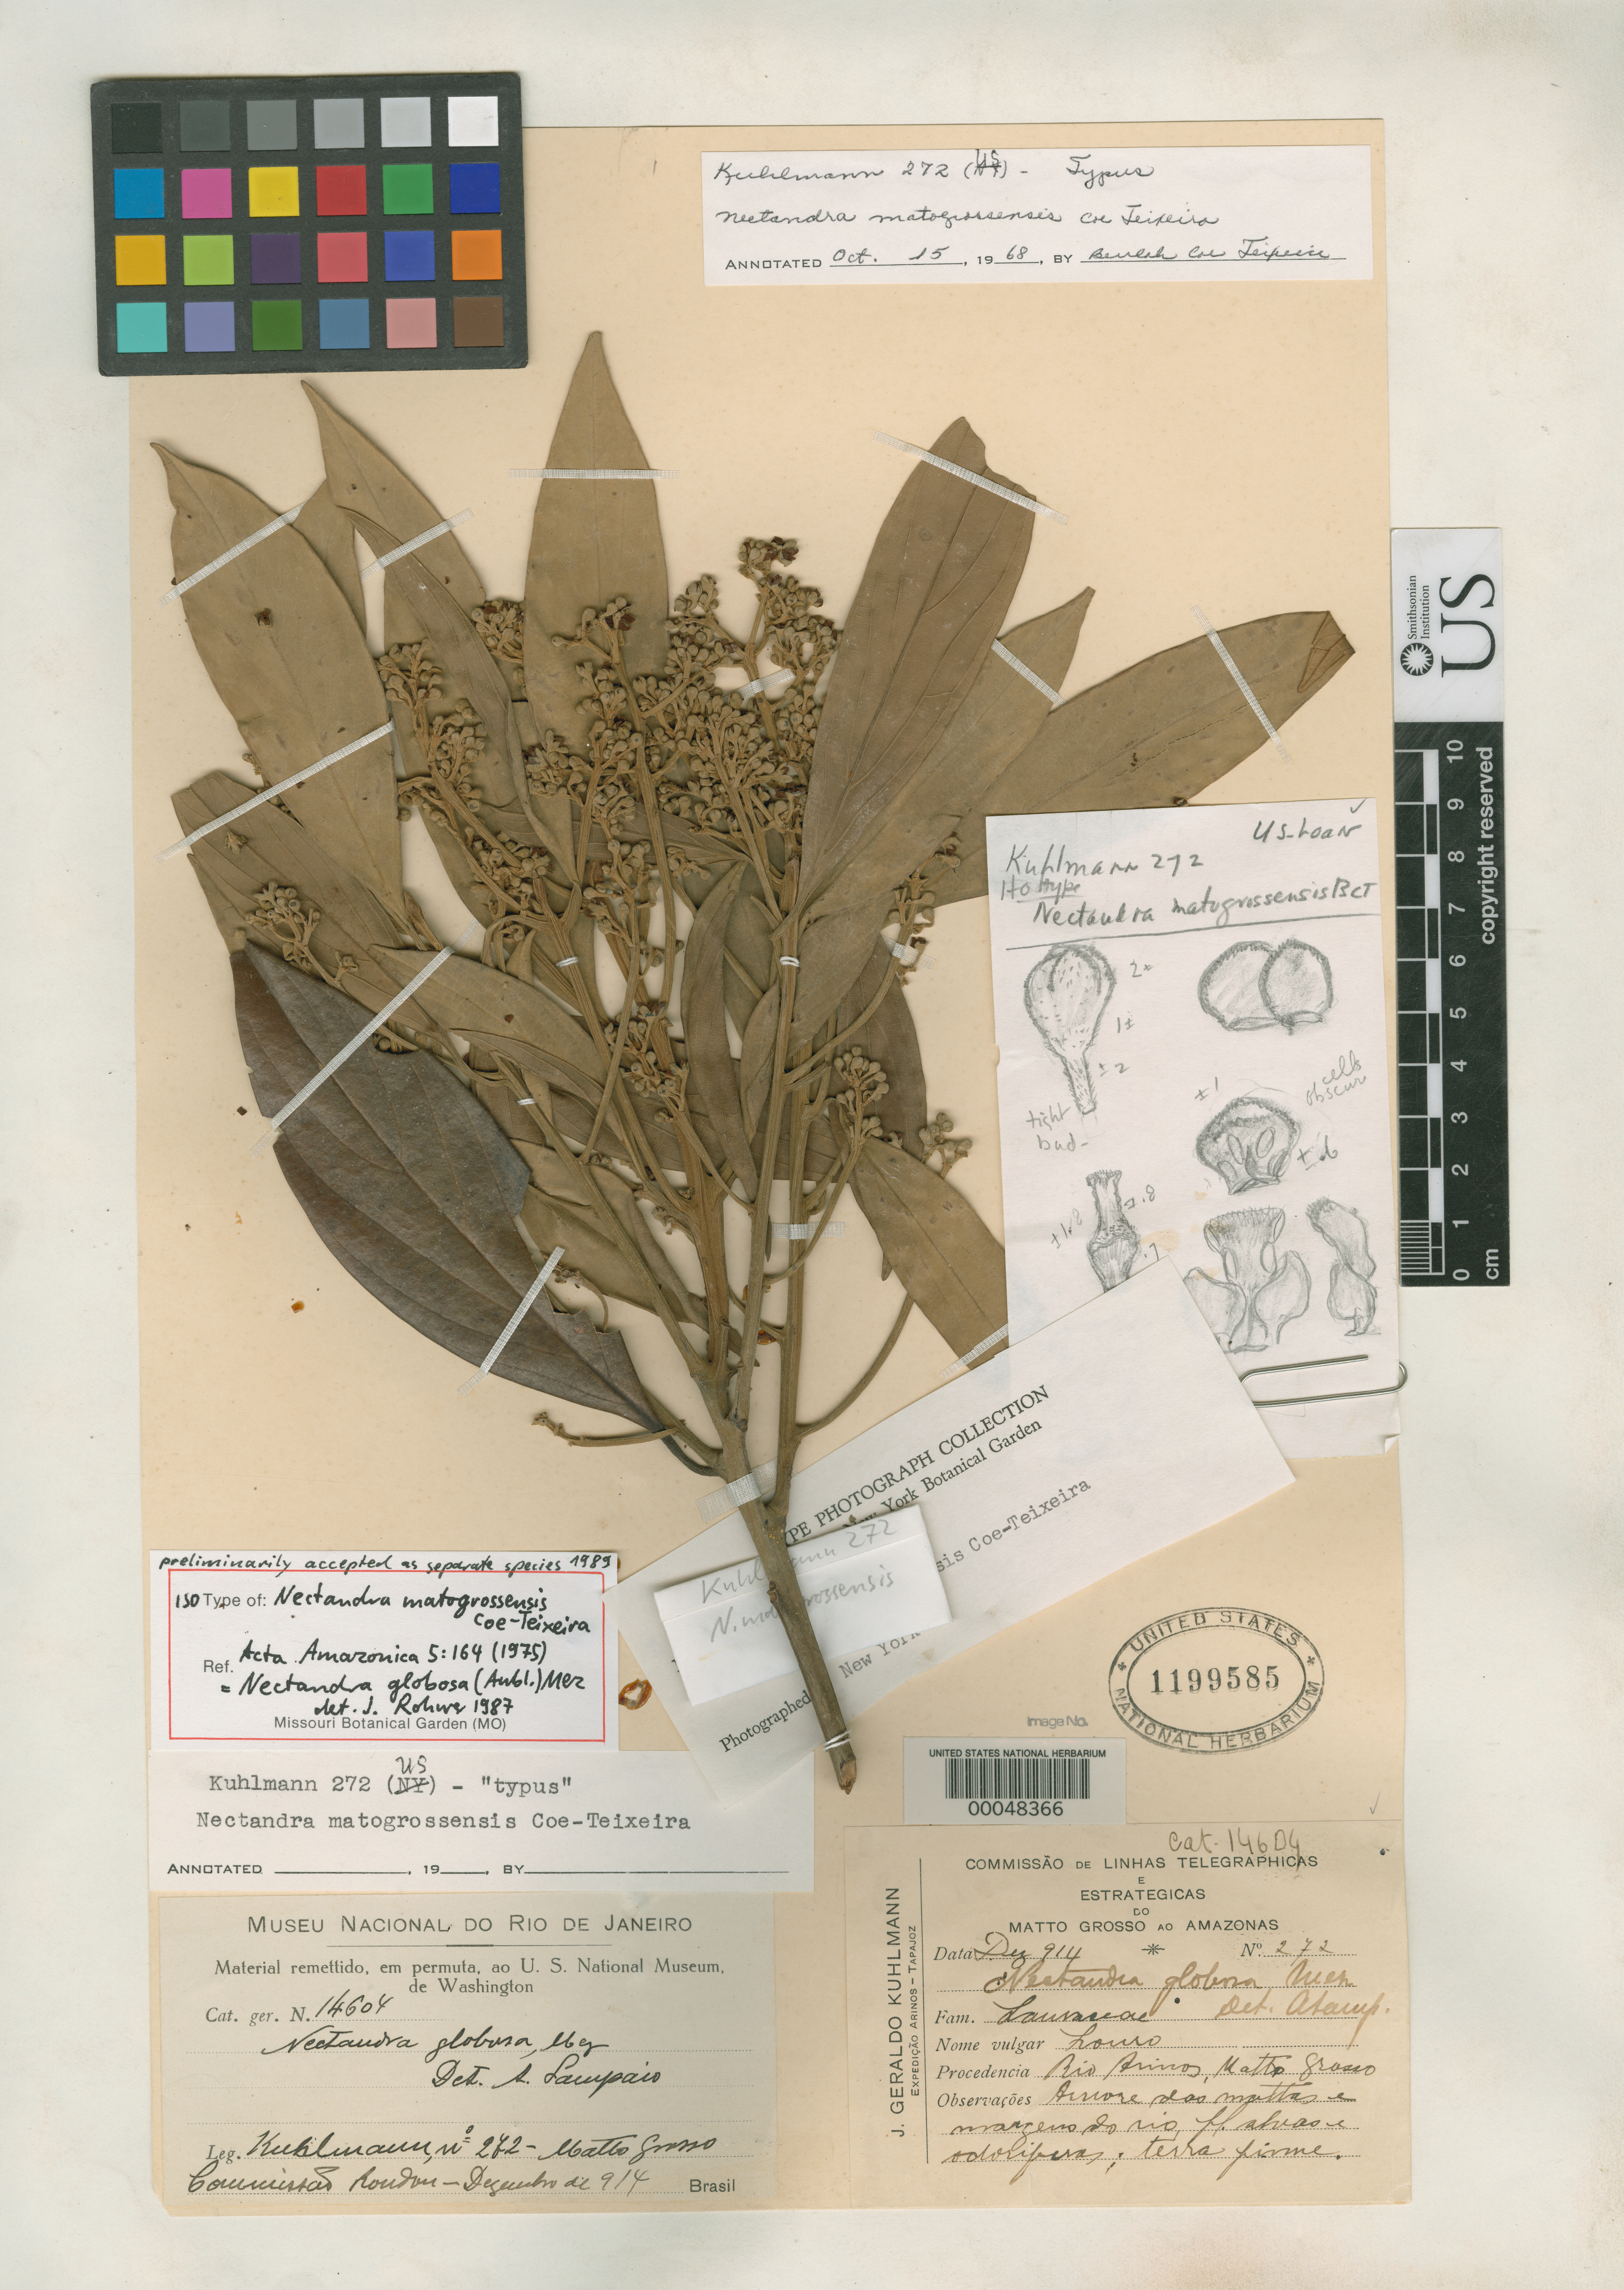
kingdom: Plantae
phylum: Tracheophyta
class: Magnoliopsida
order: Laurales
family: Lauraceae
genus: Nectandra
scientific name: Nectandra matogrossensis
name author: Coe-Teix.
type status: Isotype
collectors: J. G. Kuhlmann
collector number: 272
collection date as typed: Dec 1914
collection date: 1914-12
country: Brazil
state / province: Mato Grosso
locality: Rio Arinos.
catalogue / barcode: US 1199585